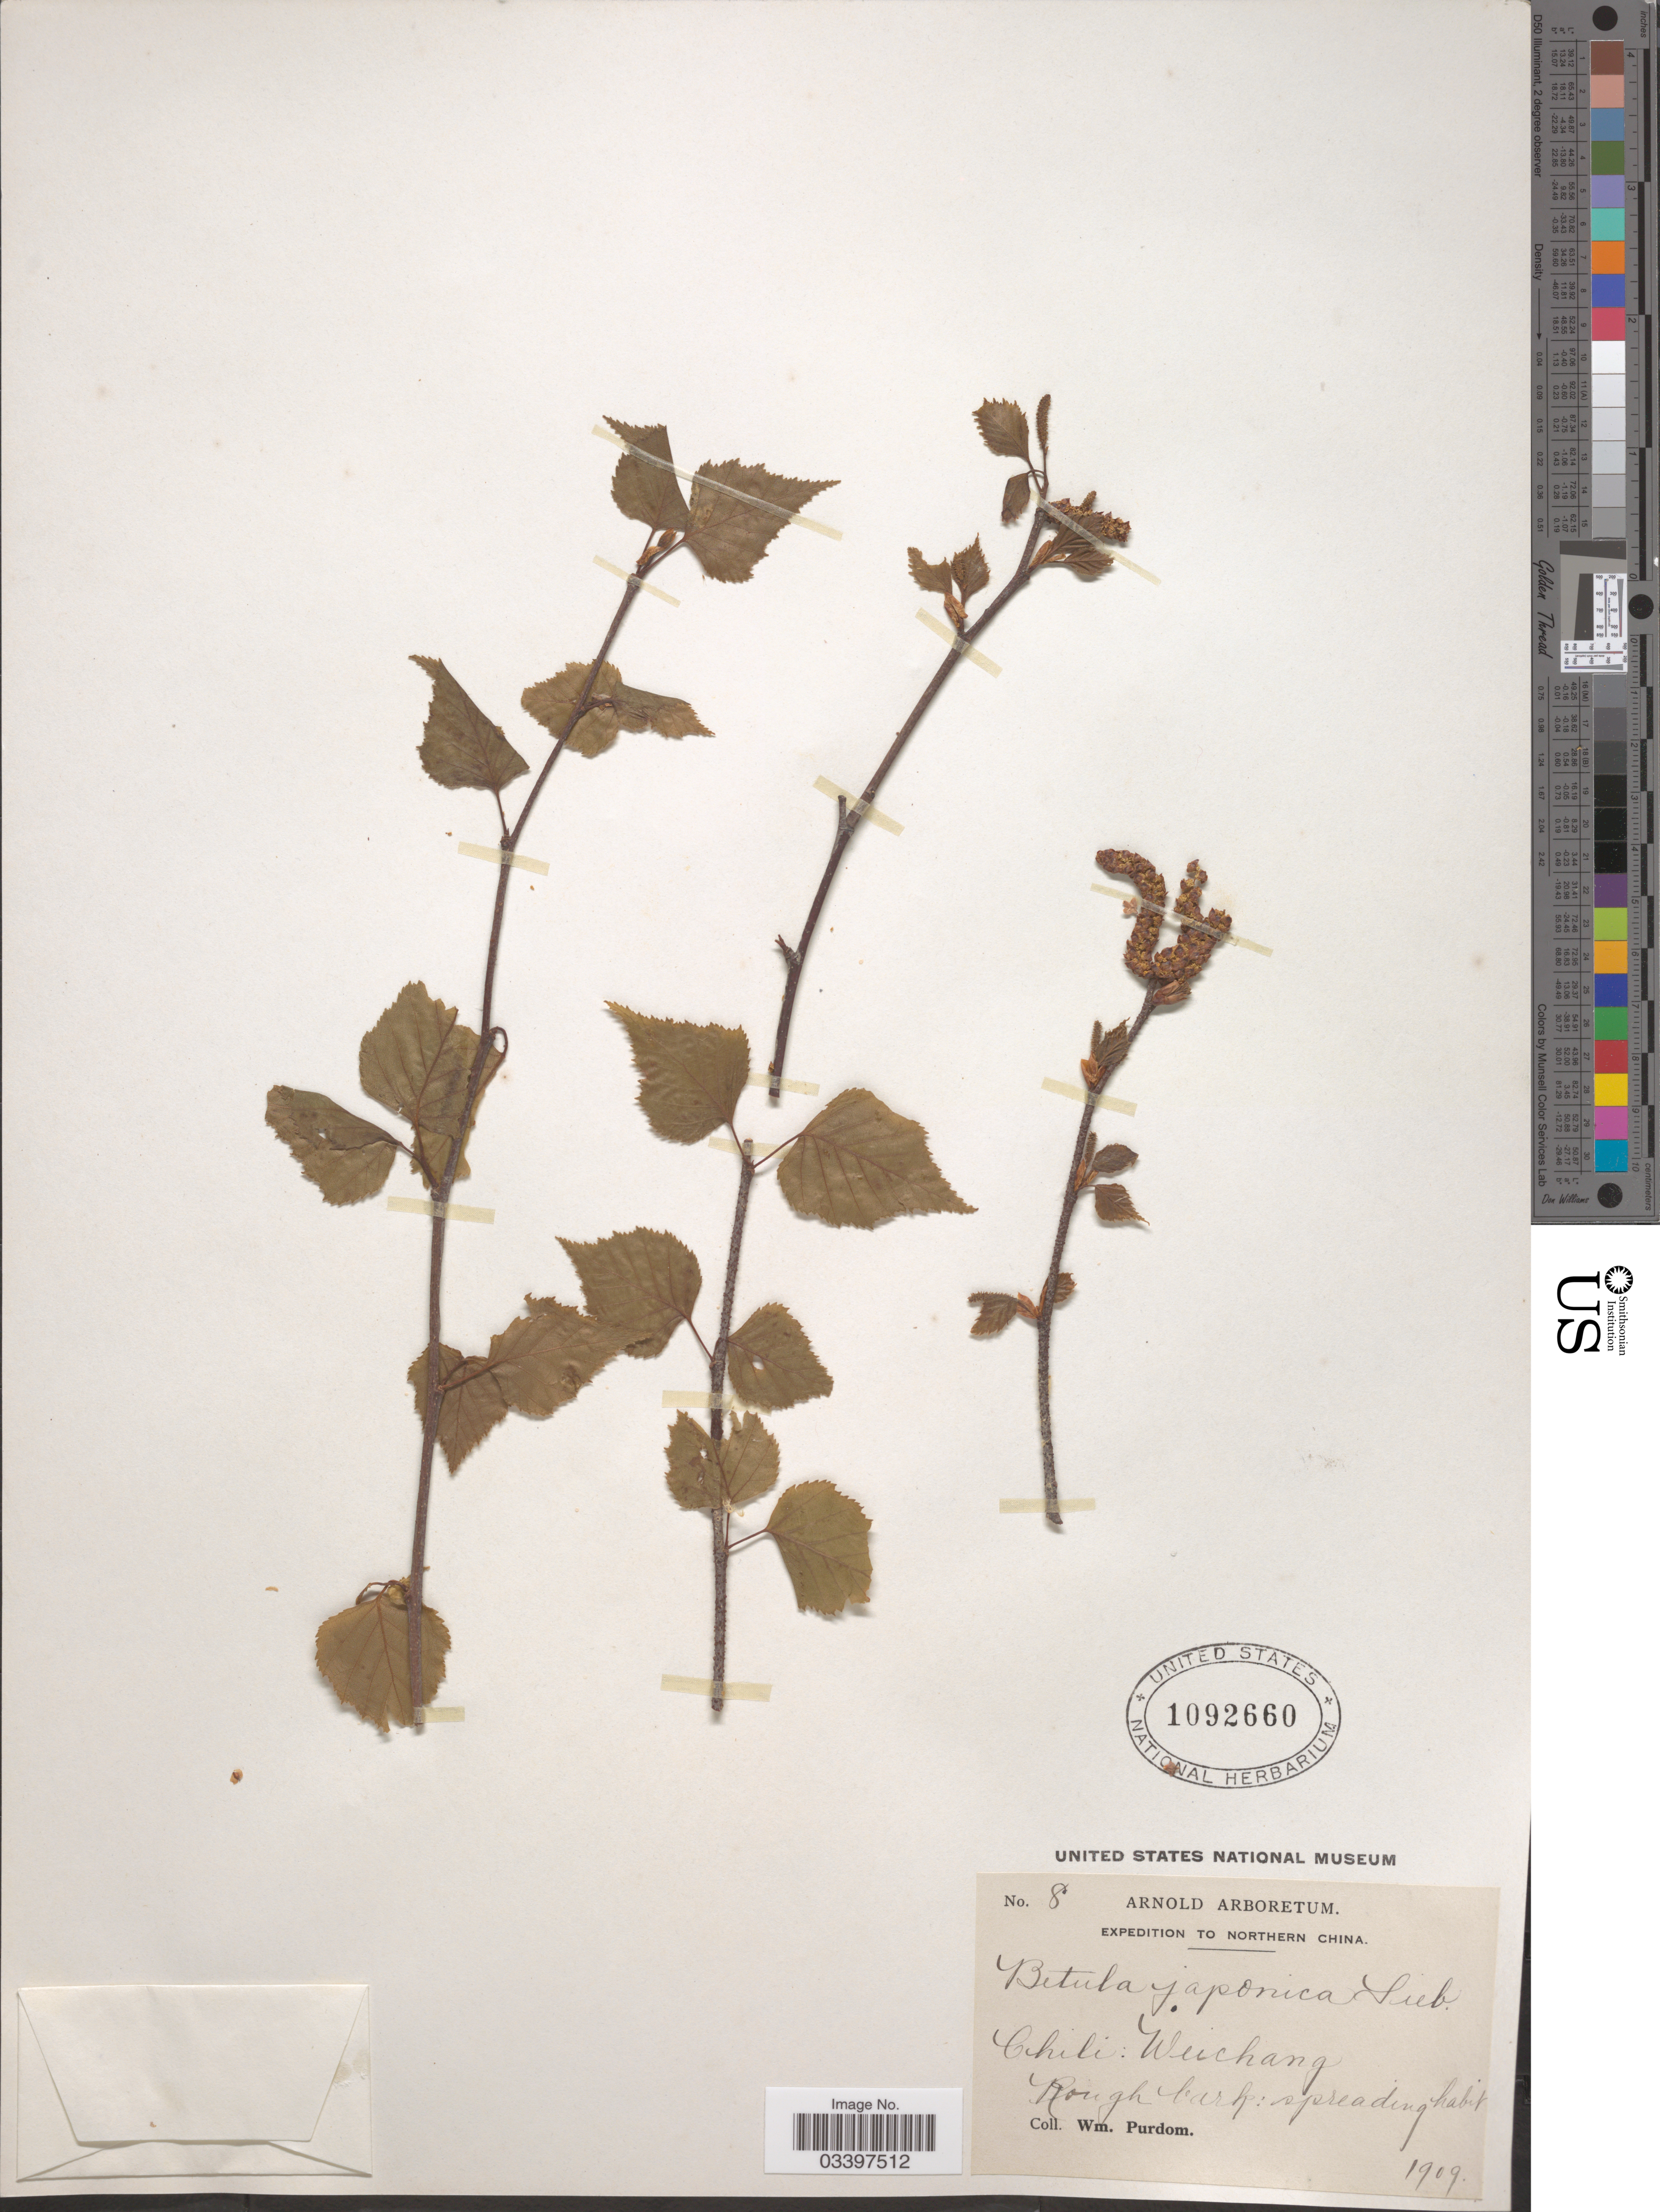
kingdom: Plantae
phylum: Tracheophyta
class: Magnoliopsida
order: Fagales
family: Betulaceae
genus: Betula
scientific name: Betula platyphylla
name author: Sukaczev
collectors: W. Purdom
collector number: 8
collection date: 1909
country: China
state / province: Hebei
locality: Northern China. Chili; Weichang.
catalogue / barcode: US 1092660